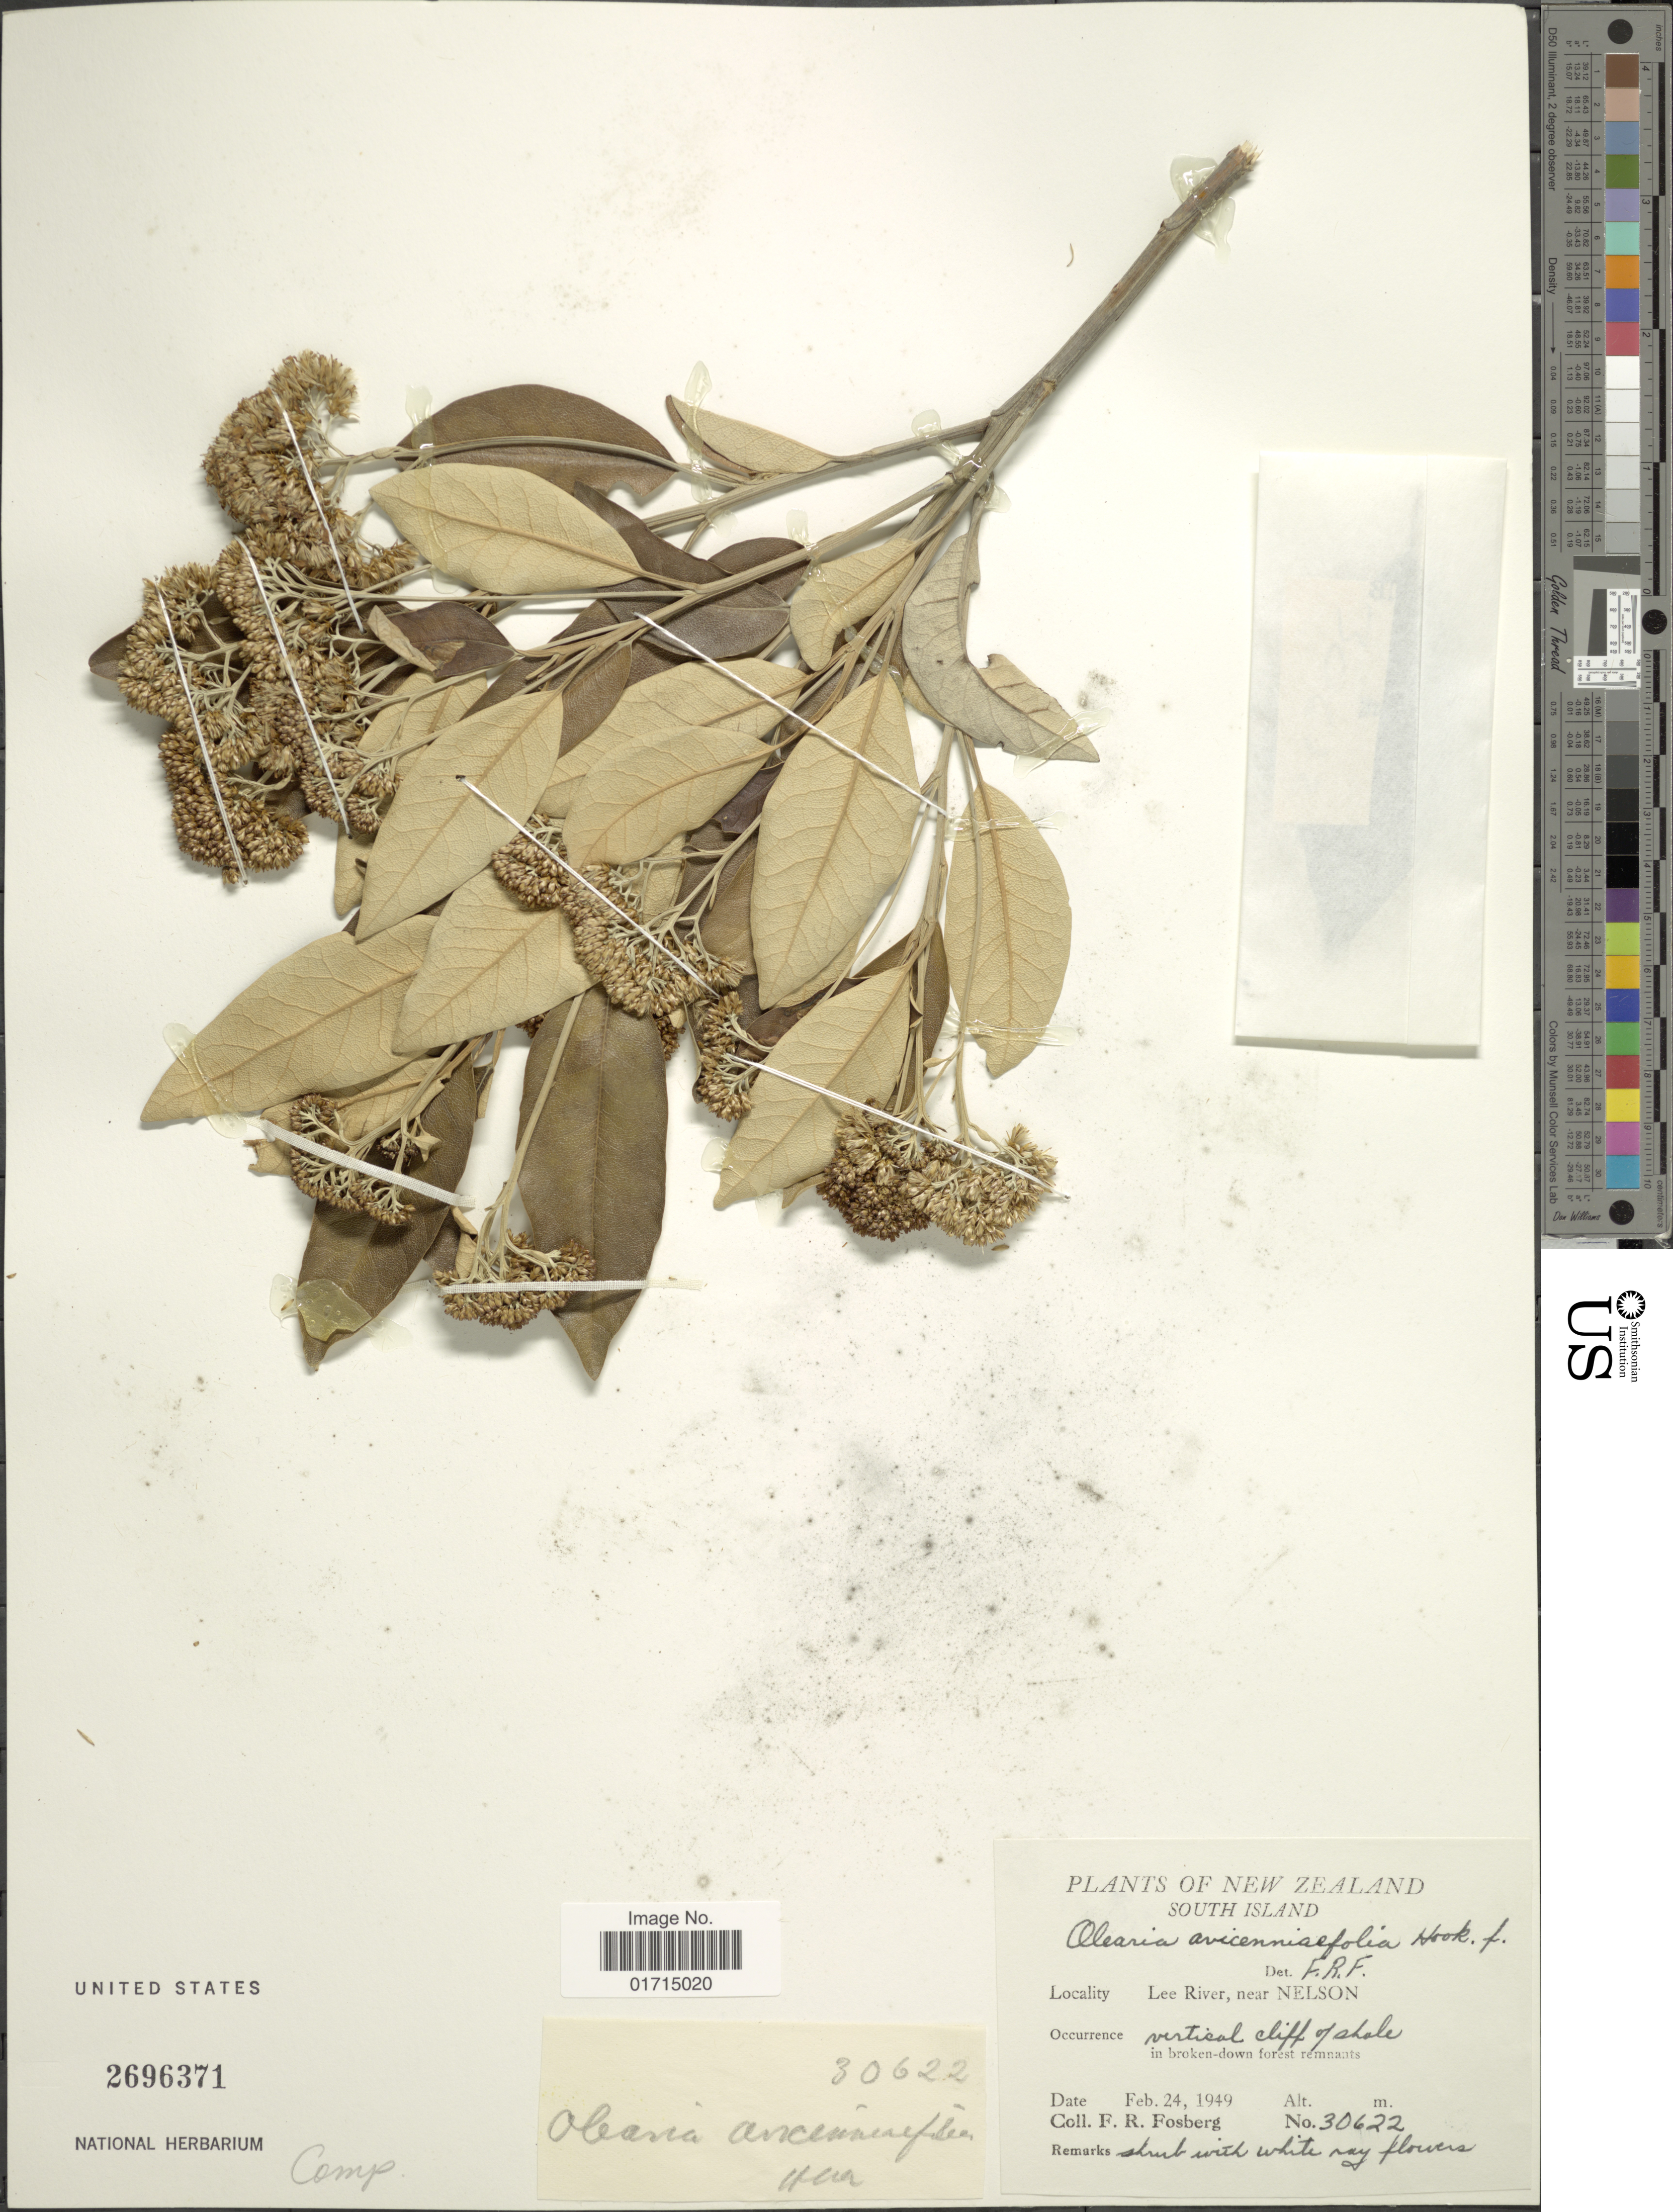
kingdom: Plantae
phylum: Tracheophyta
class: Magnoliopsida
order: Asterales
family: Asteraceae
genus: Olearia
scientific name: Olearia avicenniifolia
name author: (Raoul) Hook. f.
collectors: F. R. Fosberg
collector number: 30622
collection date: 1949-02-24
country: New Zealand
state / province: Nelson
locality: New Zealand. South Island. Lee River, near Nelson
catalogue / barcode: US 2696371